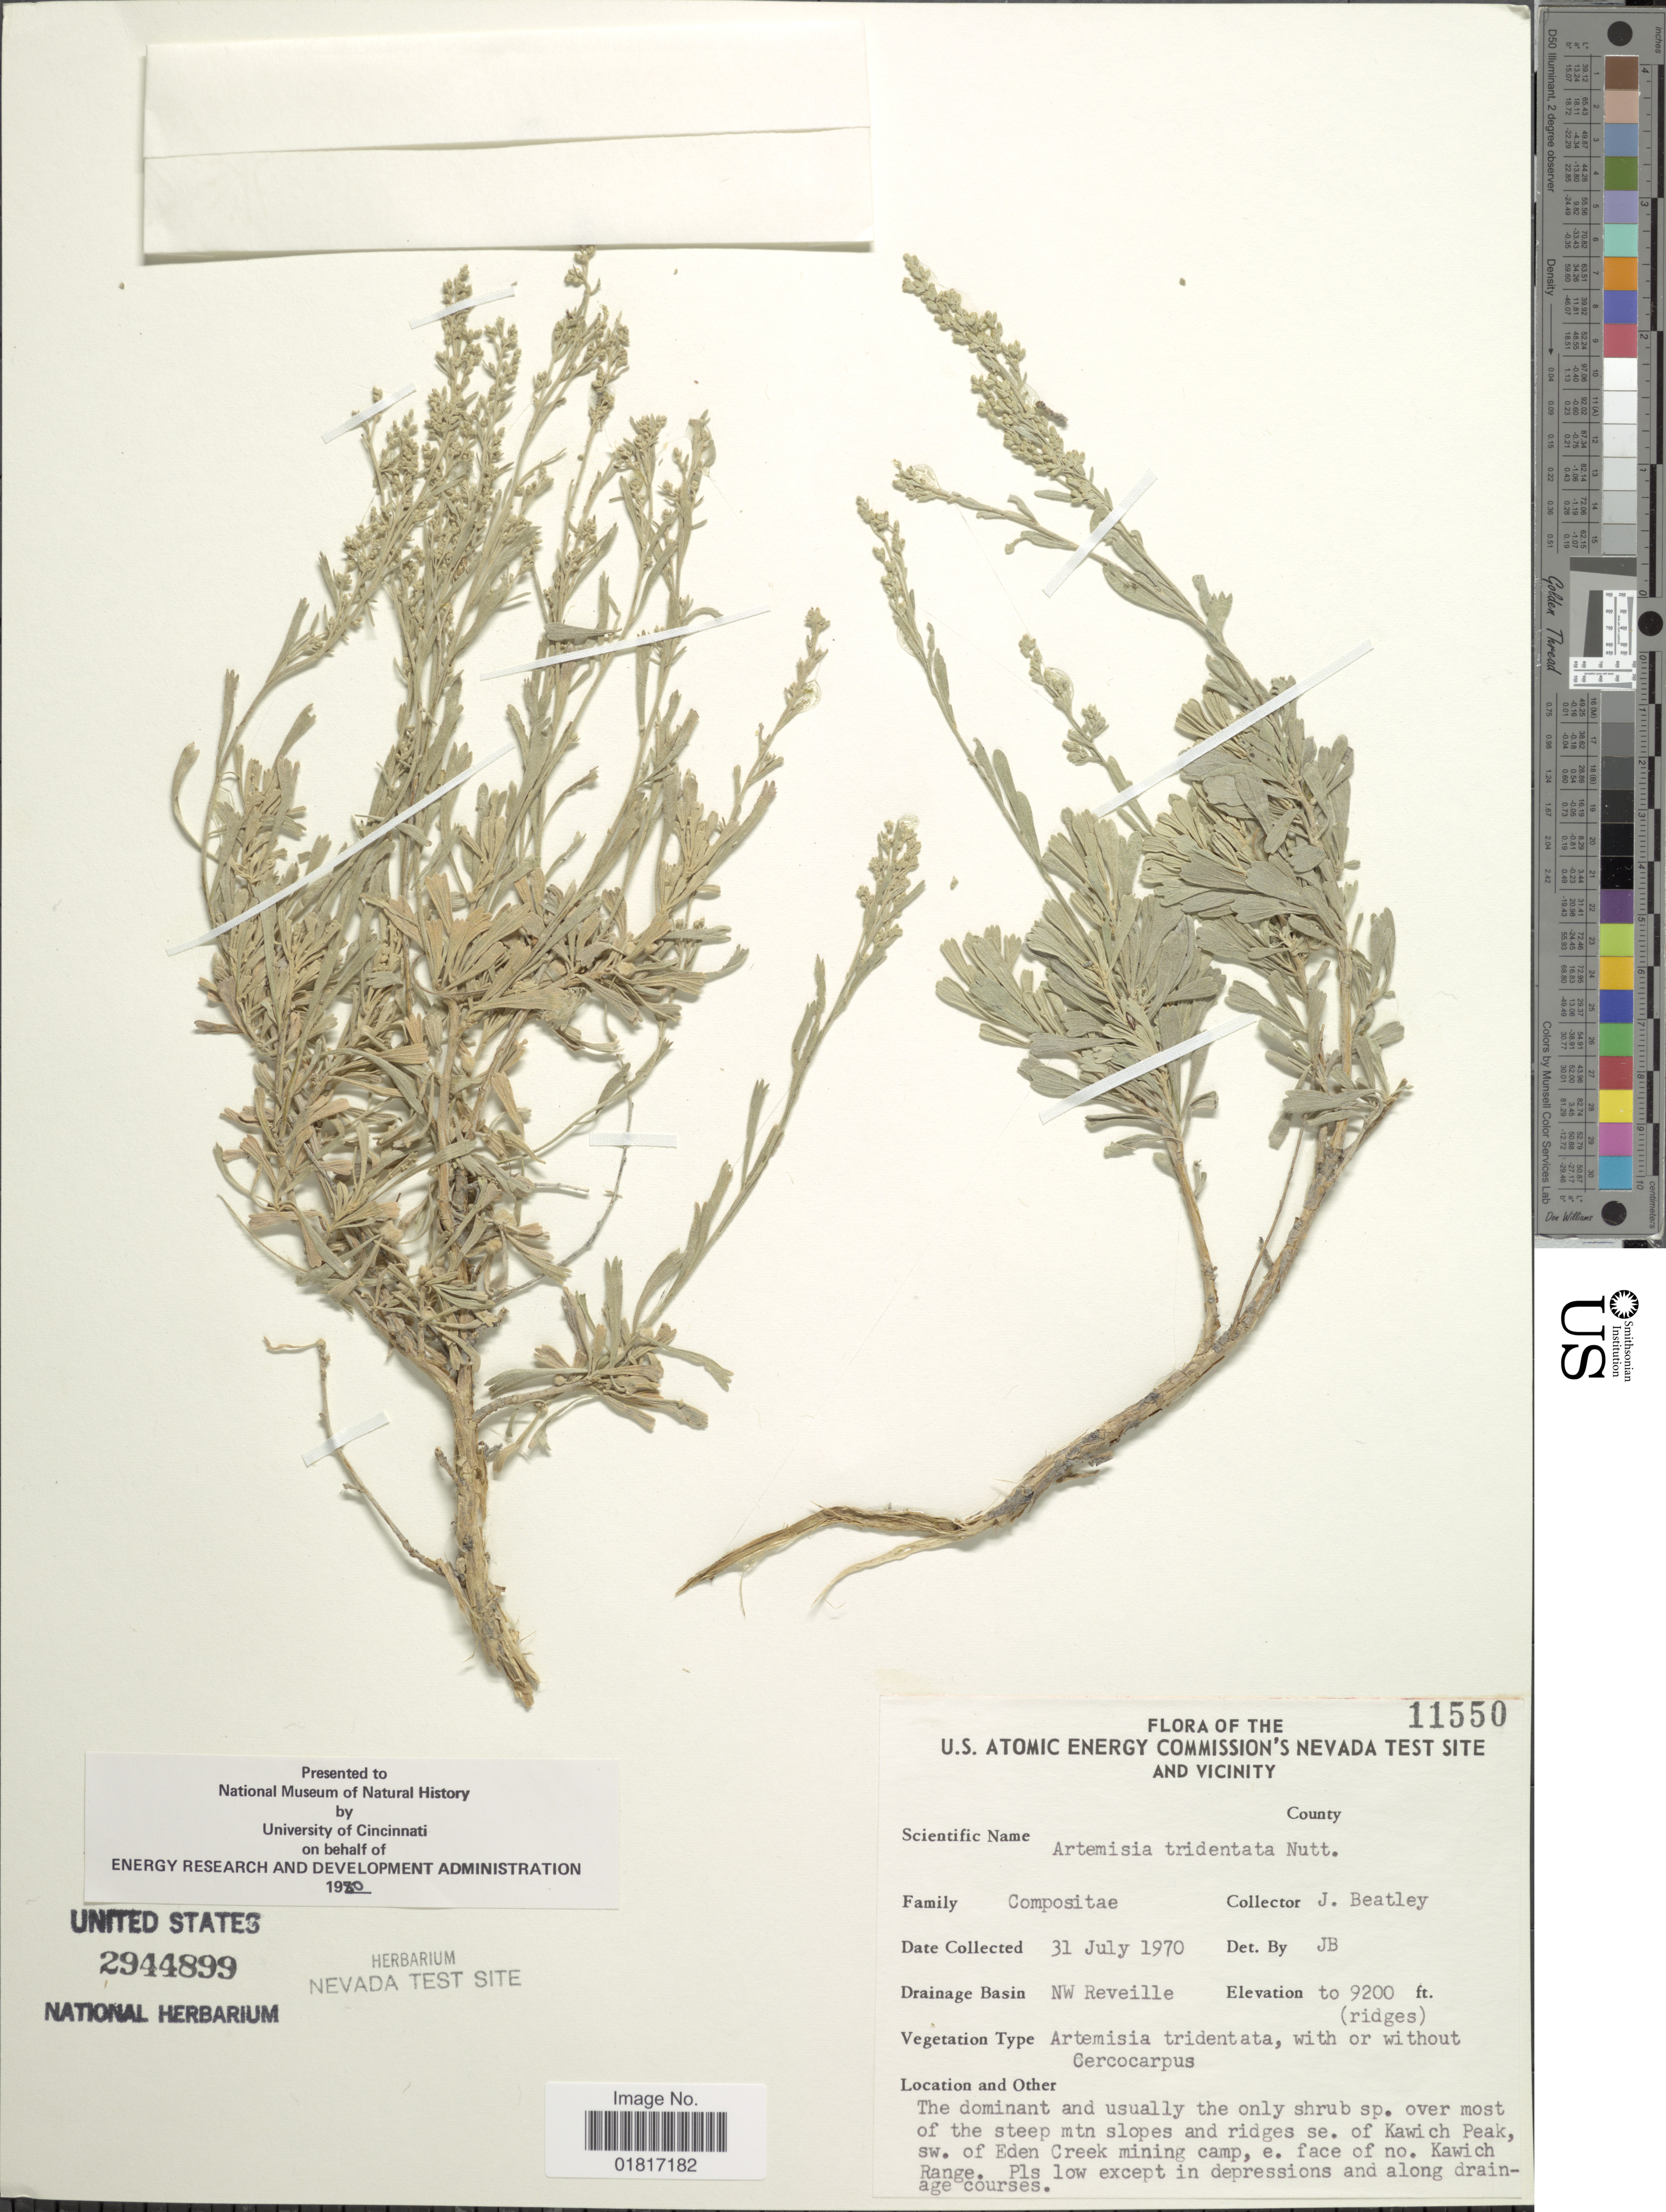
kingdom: Plantae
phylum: Tracheophyta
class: Magnoliopsida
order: Asterales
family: Asteraceae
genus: Artemisia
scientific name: Artemisia tridentata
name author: Nutt.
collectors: J. C. Beatley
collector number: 11550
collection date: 1970-07-31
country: United States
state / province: Nevada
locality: U.S. Atomic Energy Commision's Nevada Test Site and Vicinity, County Nye, Drainage Basin NW Reveille, Kawich Peak, sw. of Eden Creek mining camp, e. face of no. Kawich Range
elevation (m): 2804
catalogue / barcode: US 2944899